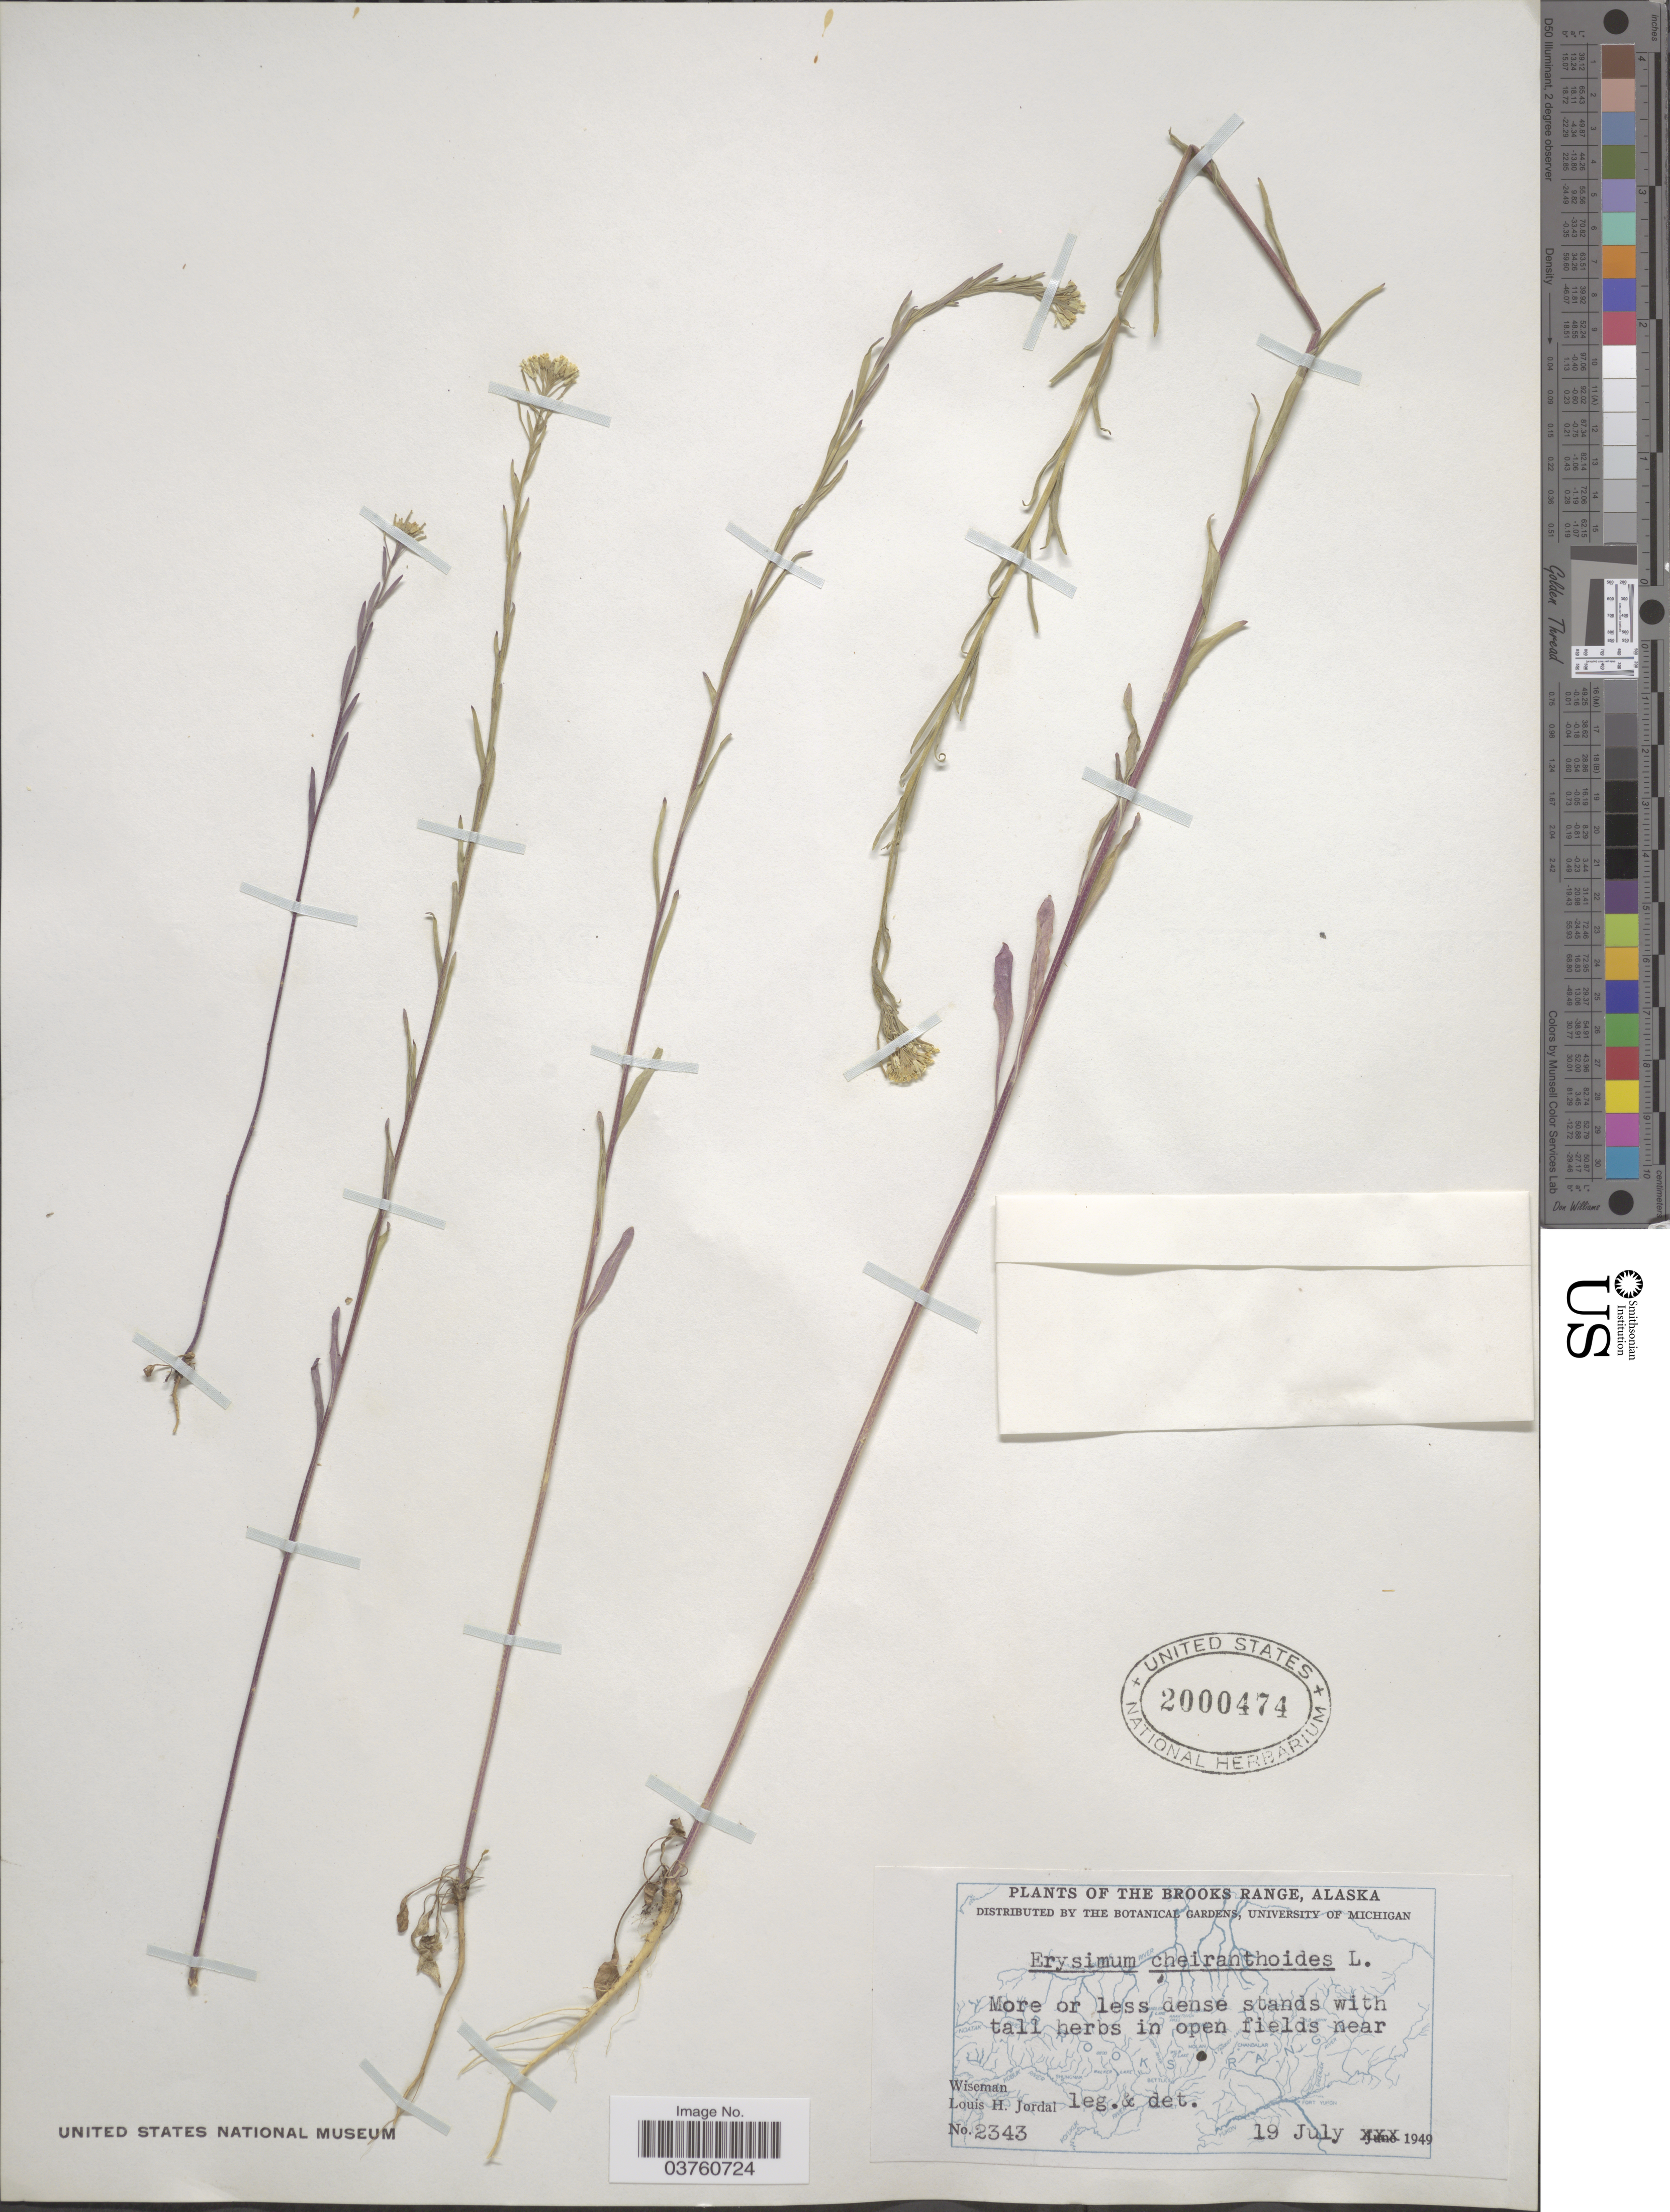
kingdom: Plantae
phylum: Tracheophyta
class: Magnoliopsida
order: Brassicales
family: Brassicaceae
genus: Erysimum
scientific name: Erysimum cheiranthoides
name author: L.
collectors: L. Jordal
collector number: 2343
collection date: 1949-07-19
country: United States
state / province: Alaska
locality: The Brooks Range. Fields near Wiseman.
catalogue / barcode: US 2000474